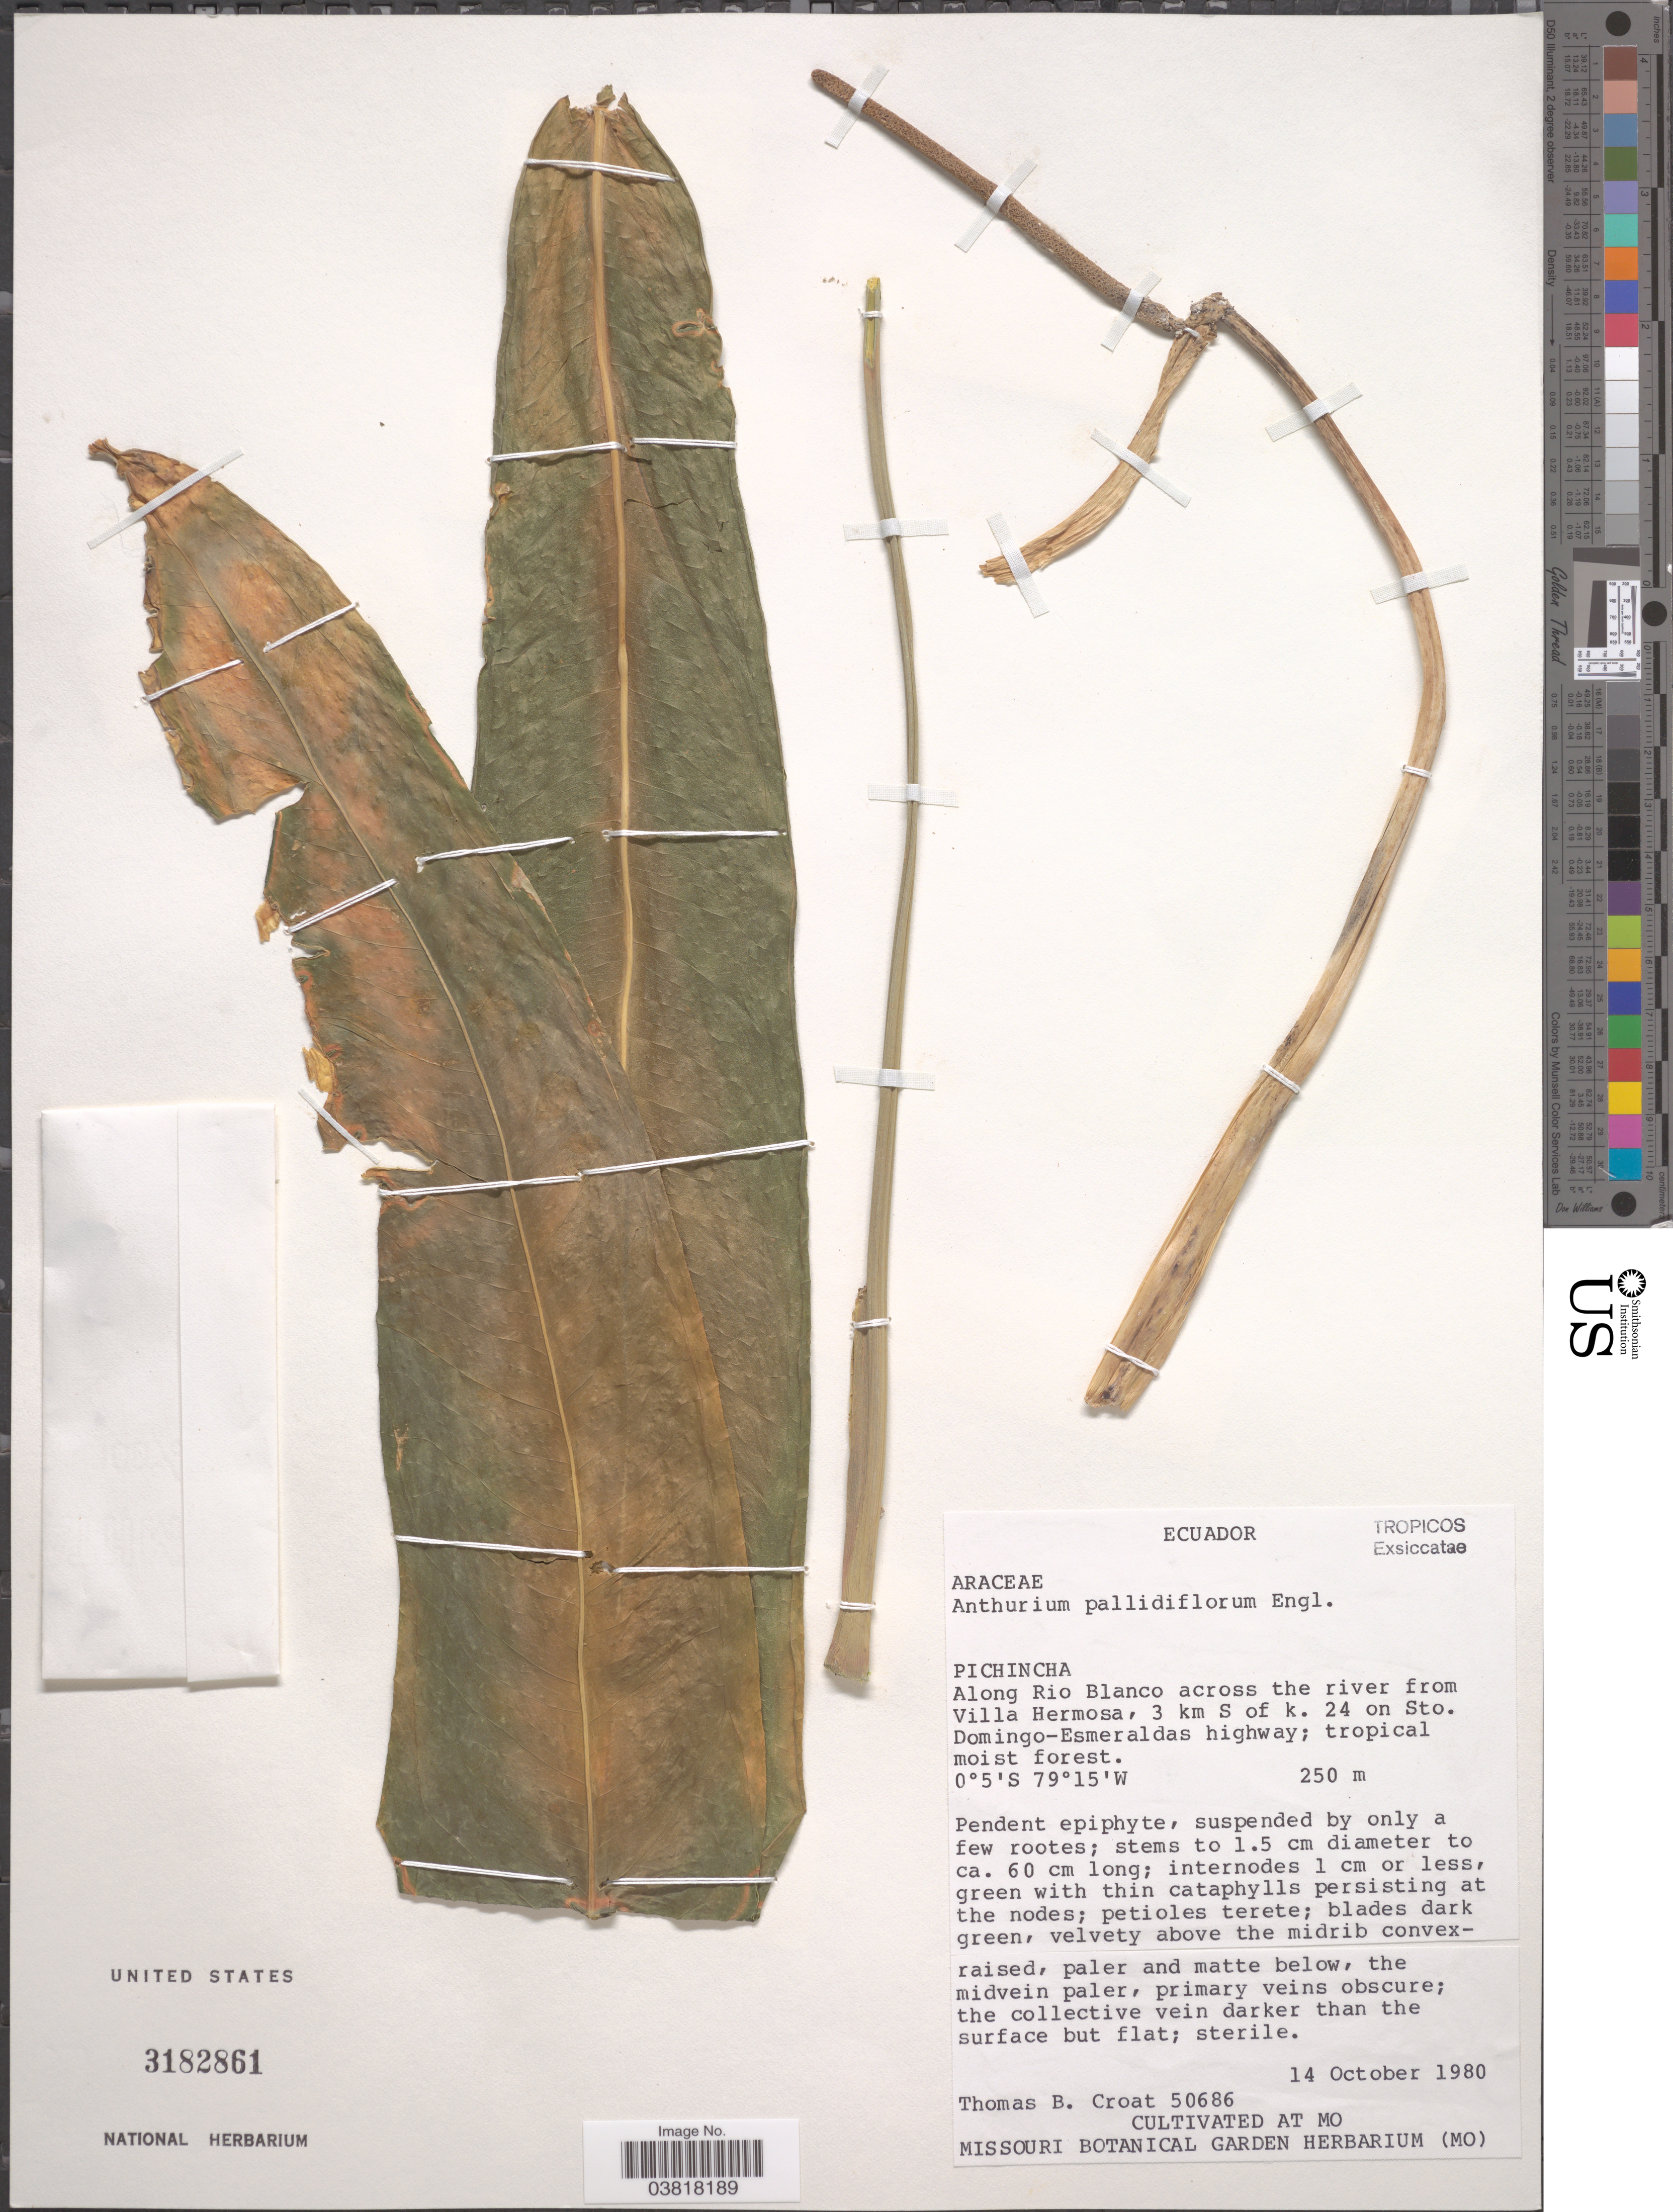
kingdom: Plantae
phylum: Tracheophyta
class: Liliopsida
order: Alismatales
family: Araceae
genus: Anthurium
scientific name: Anthurium pallidiflorum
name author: Engl.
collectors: T. B. Croat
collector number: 50686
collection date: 1980-10-14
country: Ecuador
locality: Cultivated at Missouri Botanical Garden Herbarium. [unsure placement] Pichincha. Along Rio Blanco across the river from Villa Hermosa, 3 km S of k. 24 on Sto. Domingo-Esmeraldas highway.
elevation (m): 250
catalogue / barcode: US 3182861